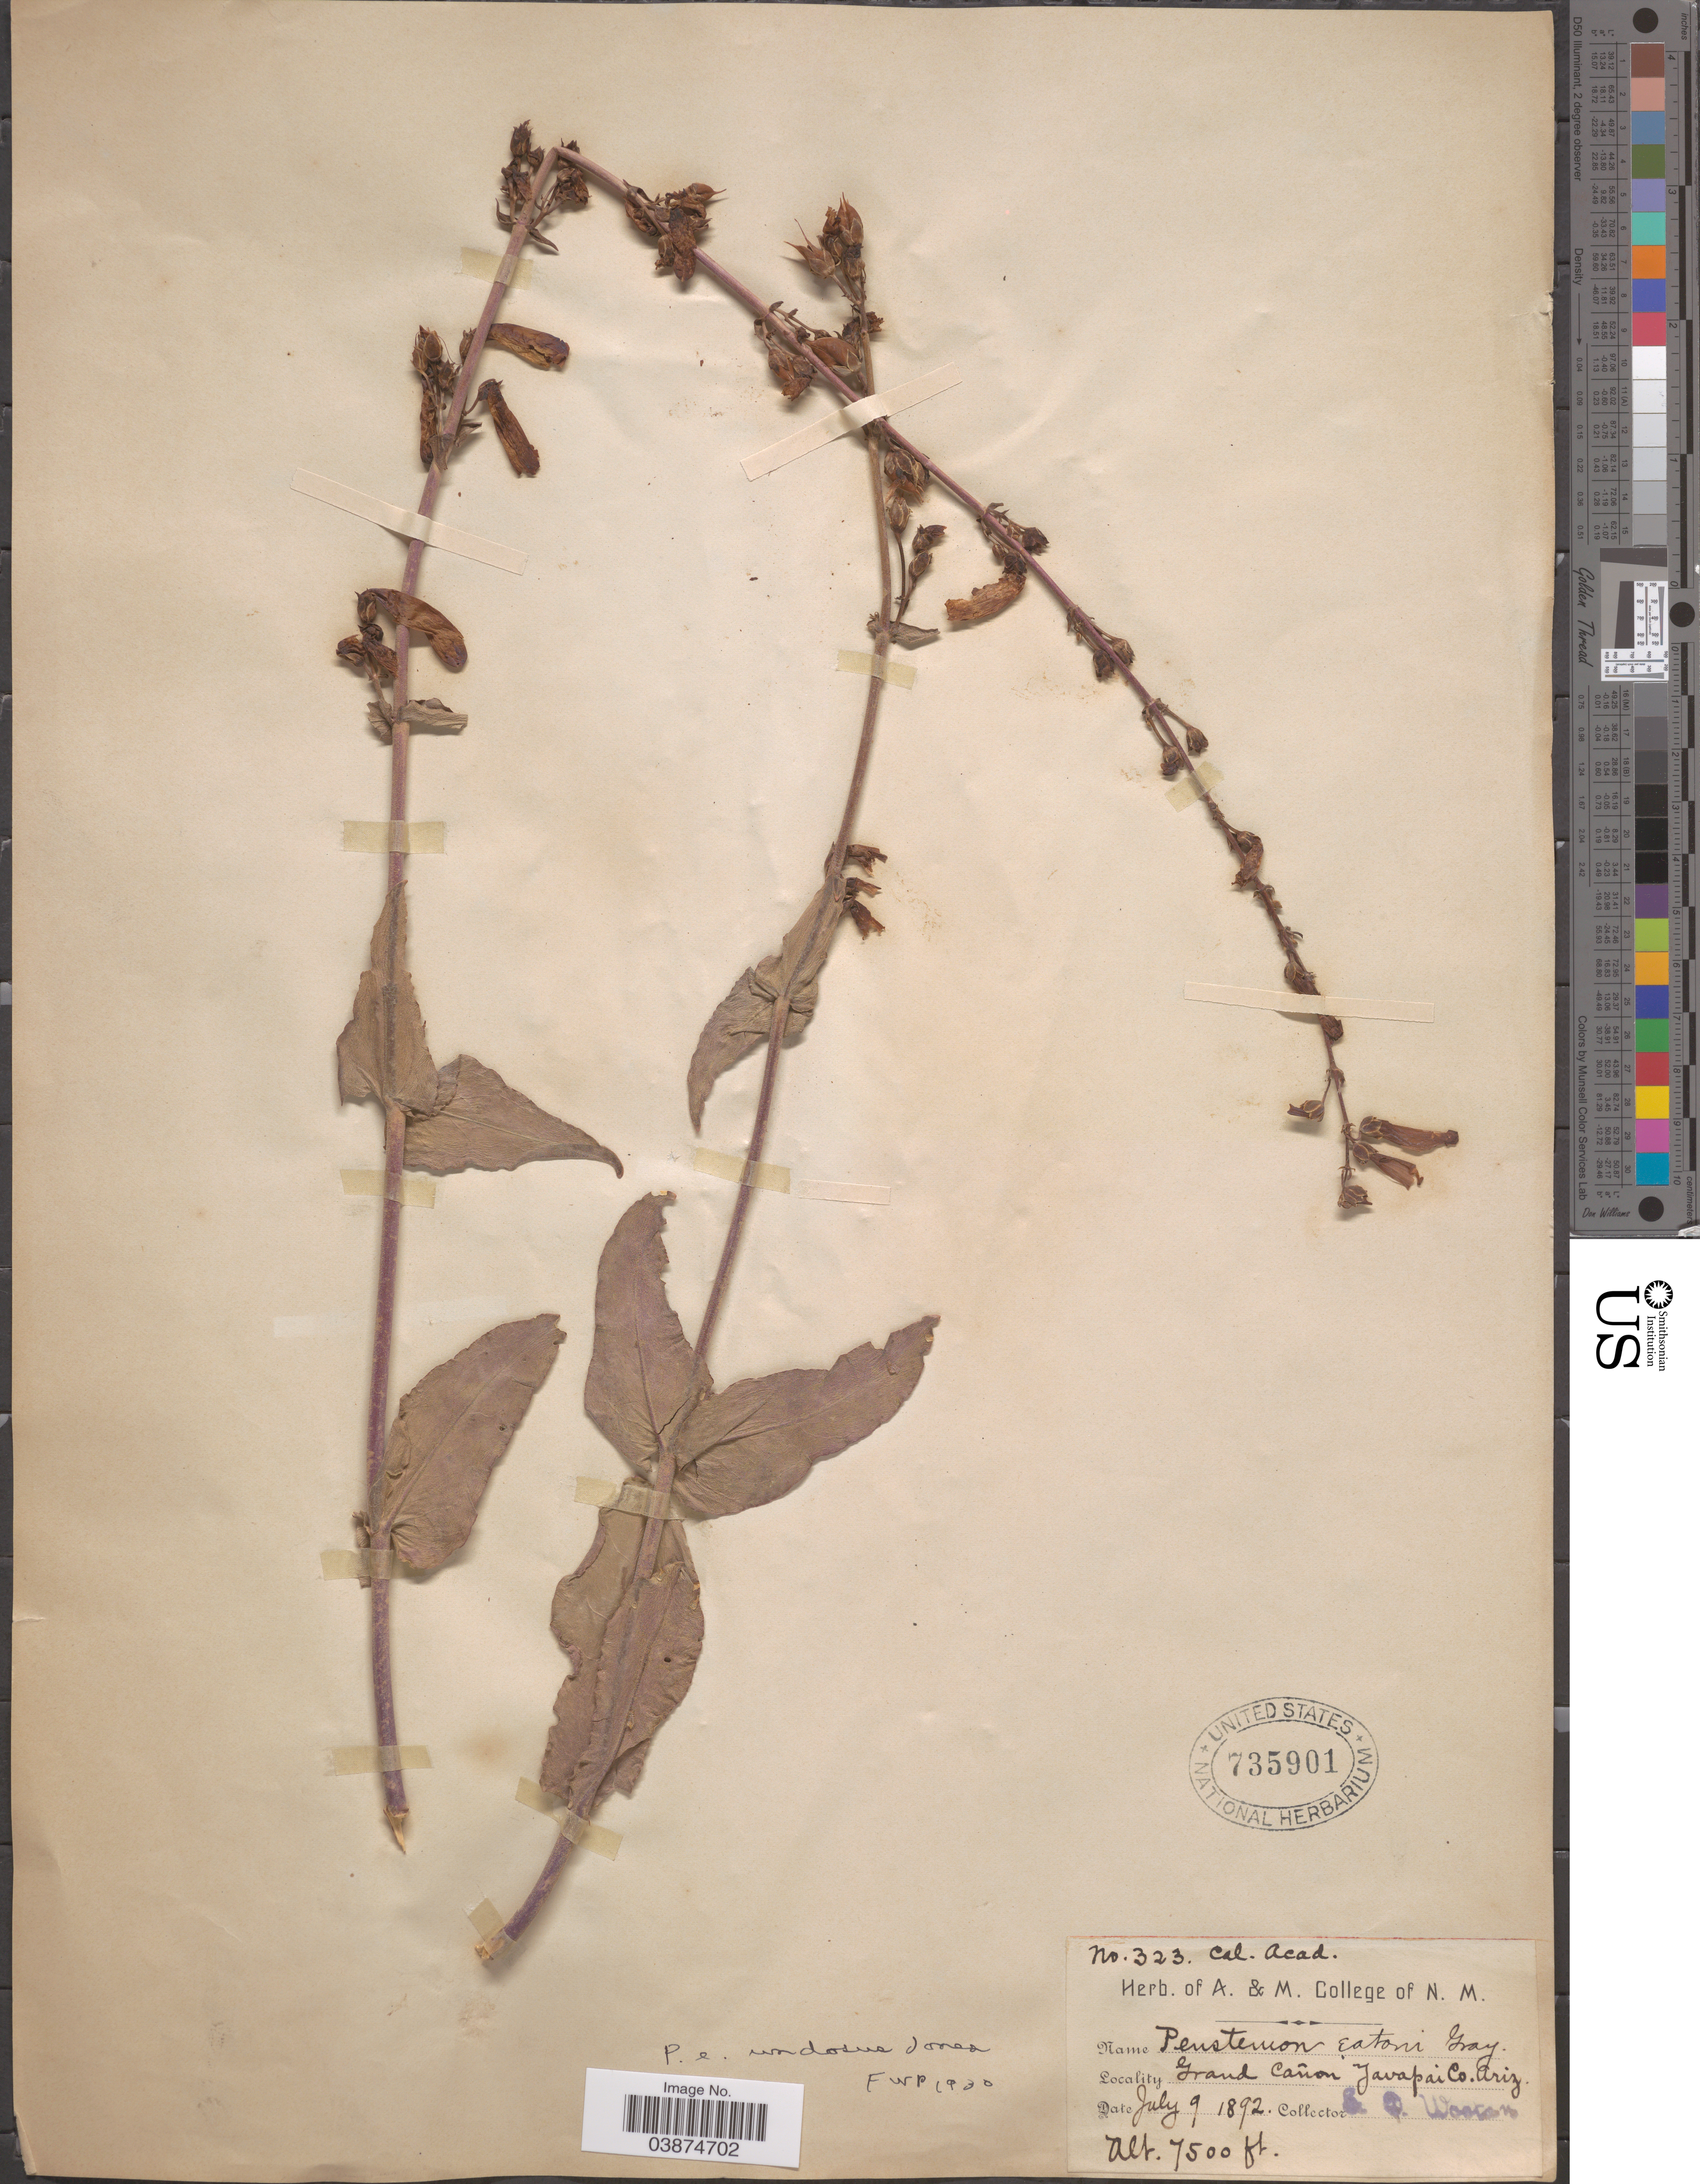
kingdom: Plantae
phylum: Tracheophyta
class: Magnoliopsida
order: Lamiales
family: Plantaginaceae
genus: Penstemon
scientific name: Penstemon eatonii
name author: A. Gray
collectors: E. O. Wooton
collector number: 323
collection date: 1892-07-09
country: United States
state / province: Arizona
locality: Grand Cañon Javapai Co.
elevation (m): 2286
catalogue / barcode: US 735901